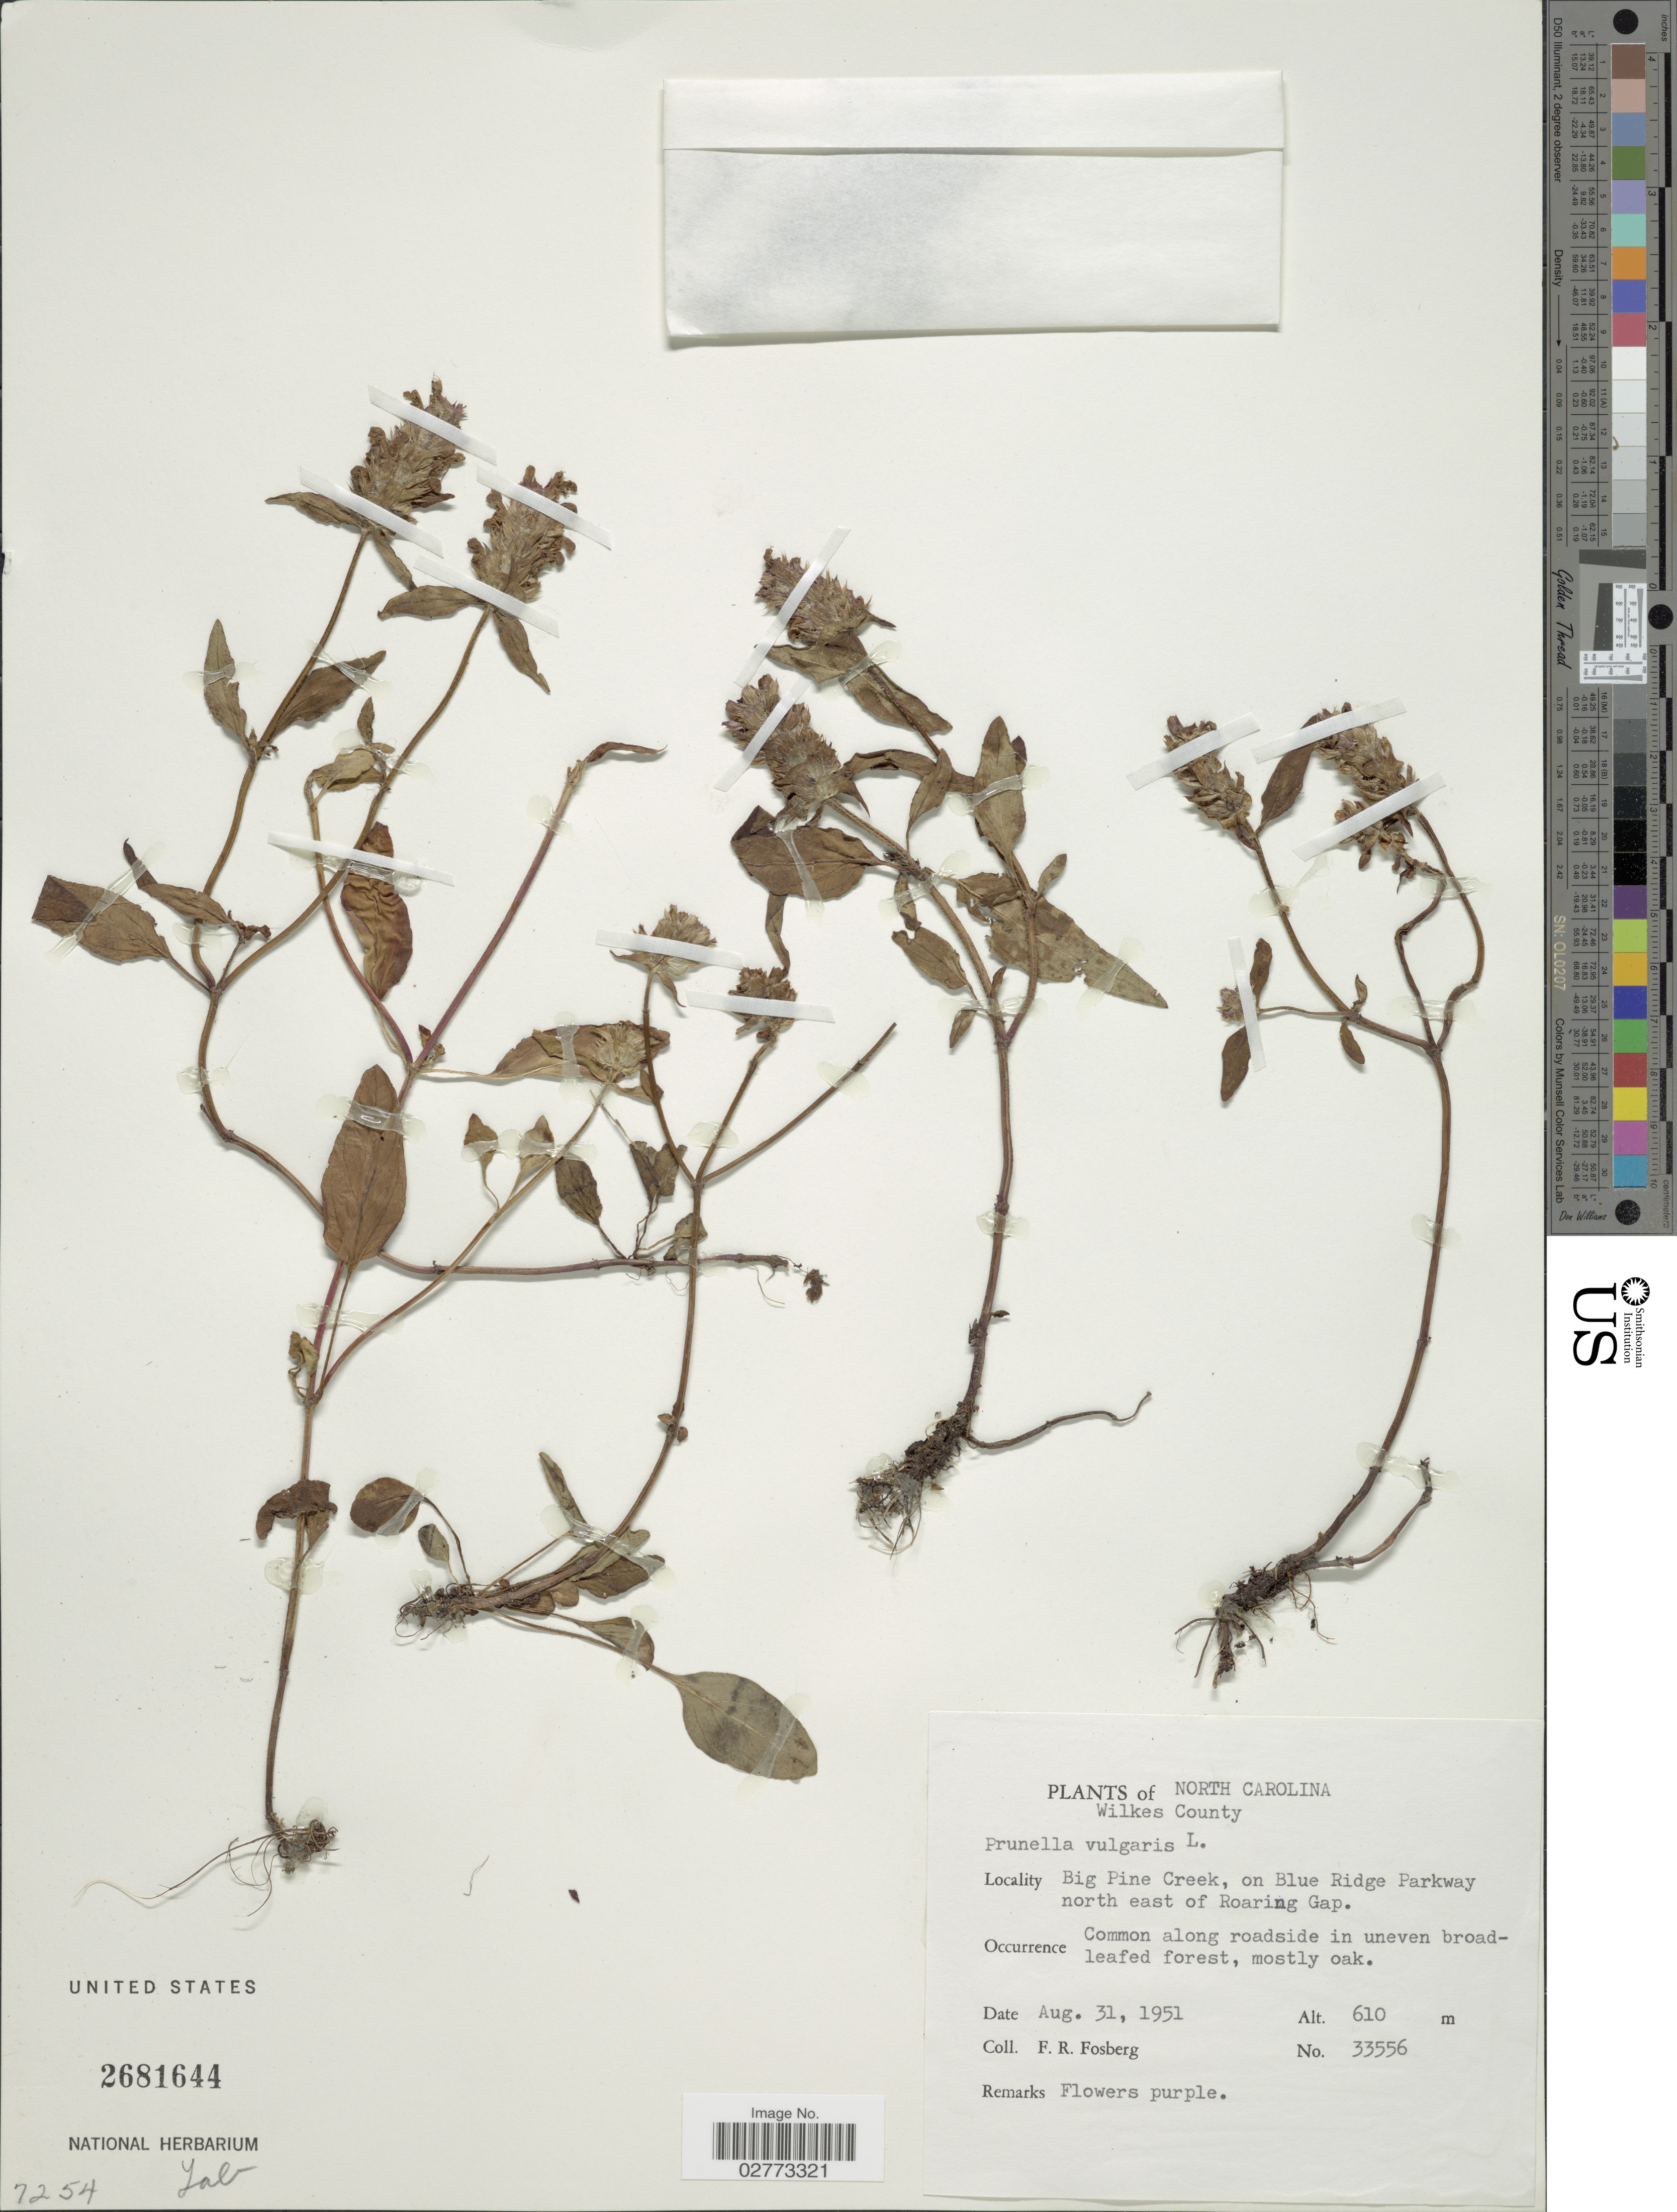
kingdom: Plantae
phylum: Tracheophyta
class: Magnoliopsida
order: Lamiales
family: Lamiaceae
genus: Prunella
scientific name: Prunella vulgaris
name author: L.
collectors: F. R. Fosberg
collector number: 33556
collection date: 1951-08-31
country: United States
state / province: North Carolina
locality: Wilkes County. Big Pine Creek, on Blue Ridge Parkway north east of Roaring Gap.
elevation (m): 610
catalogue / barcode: US 2681644